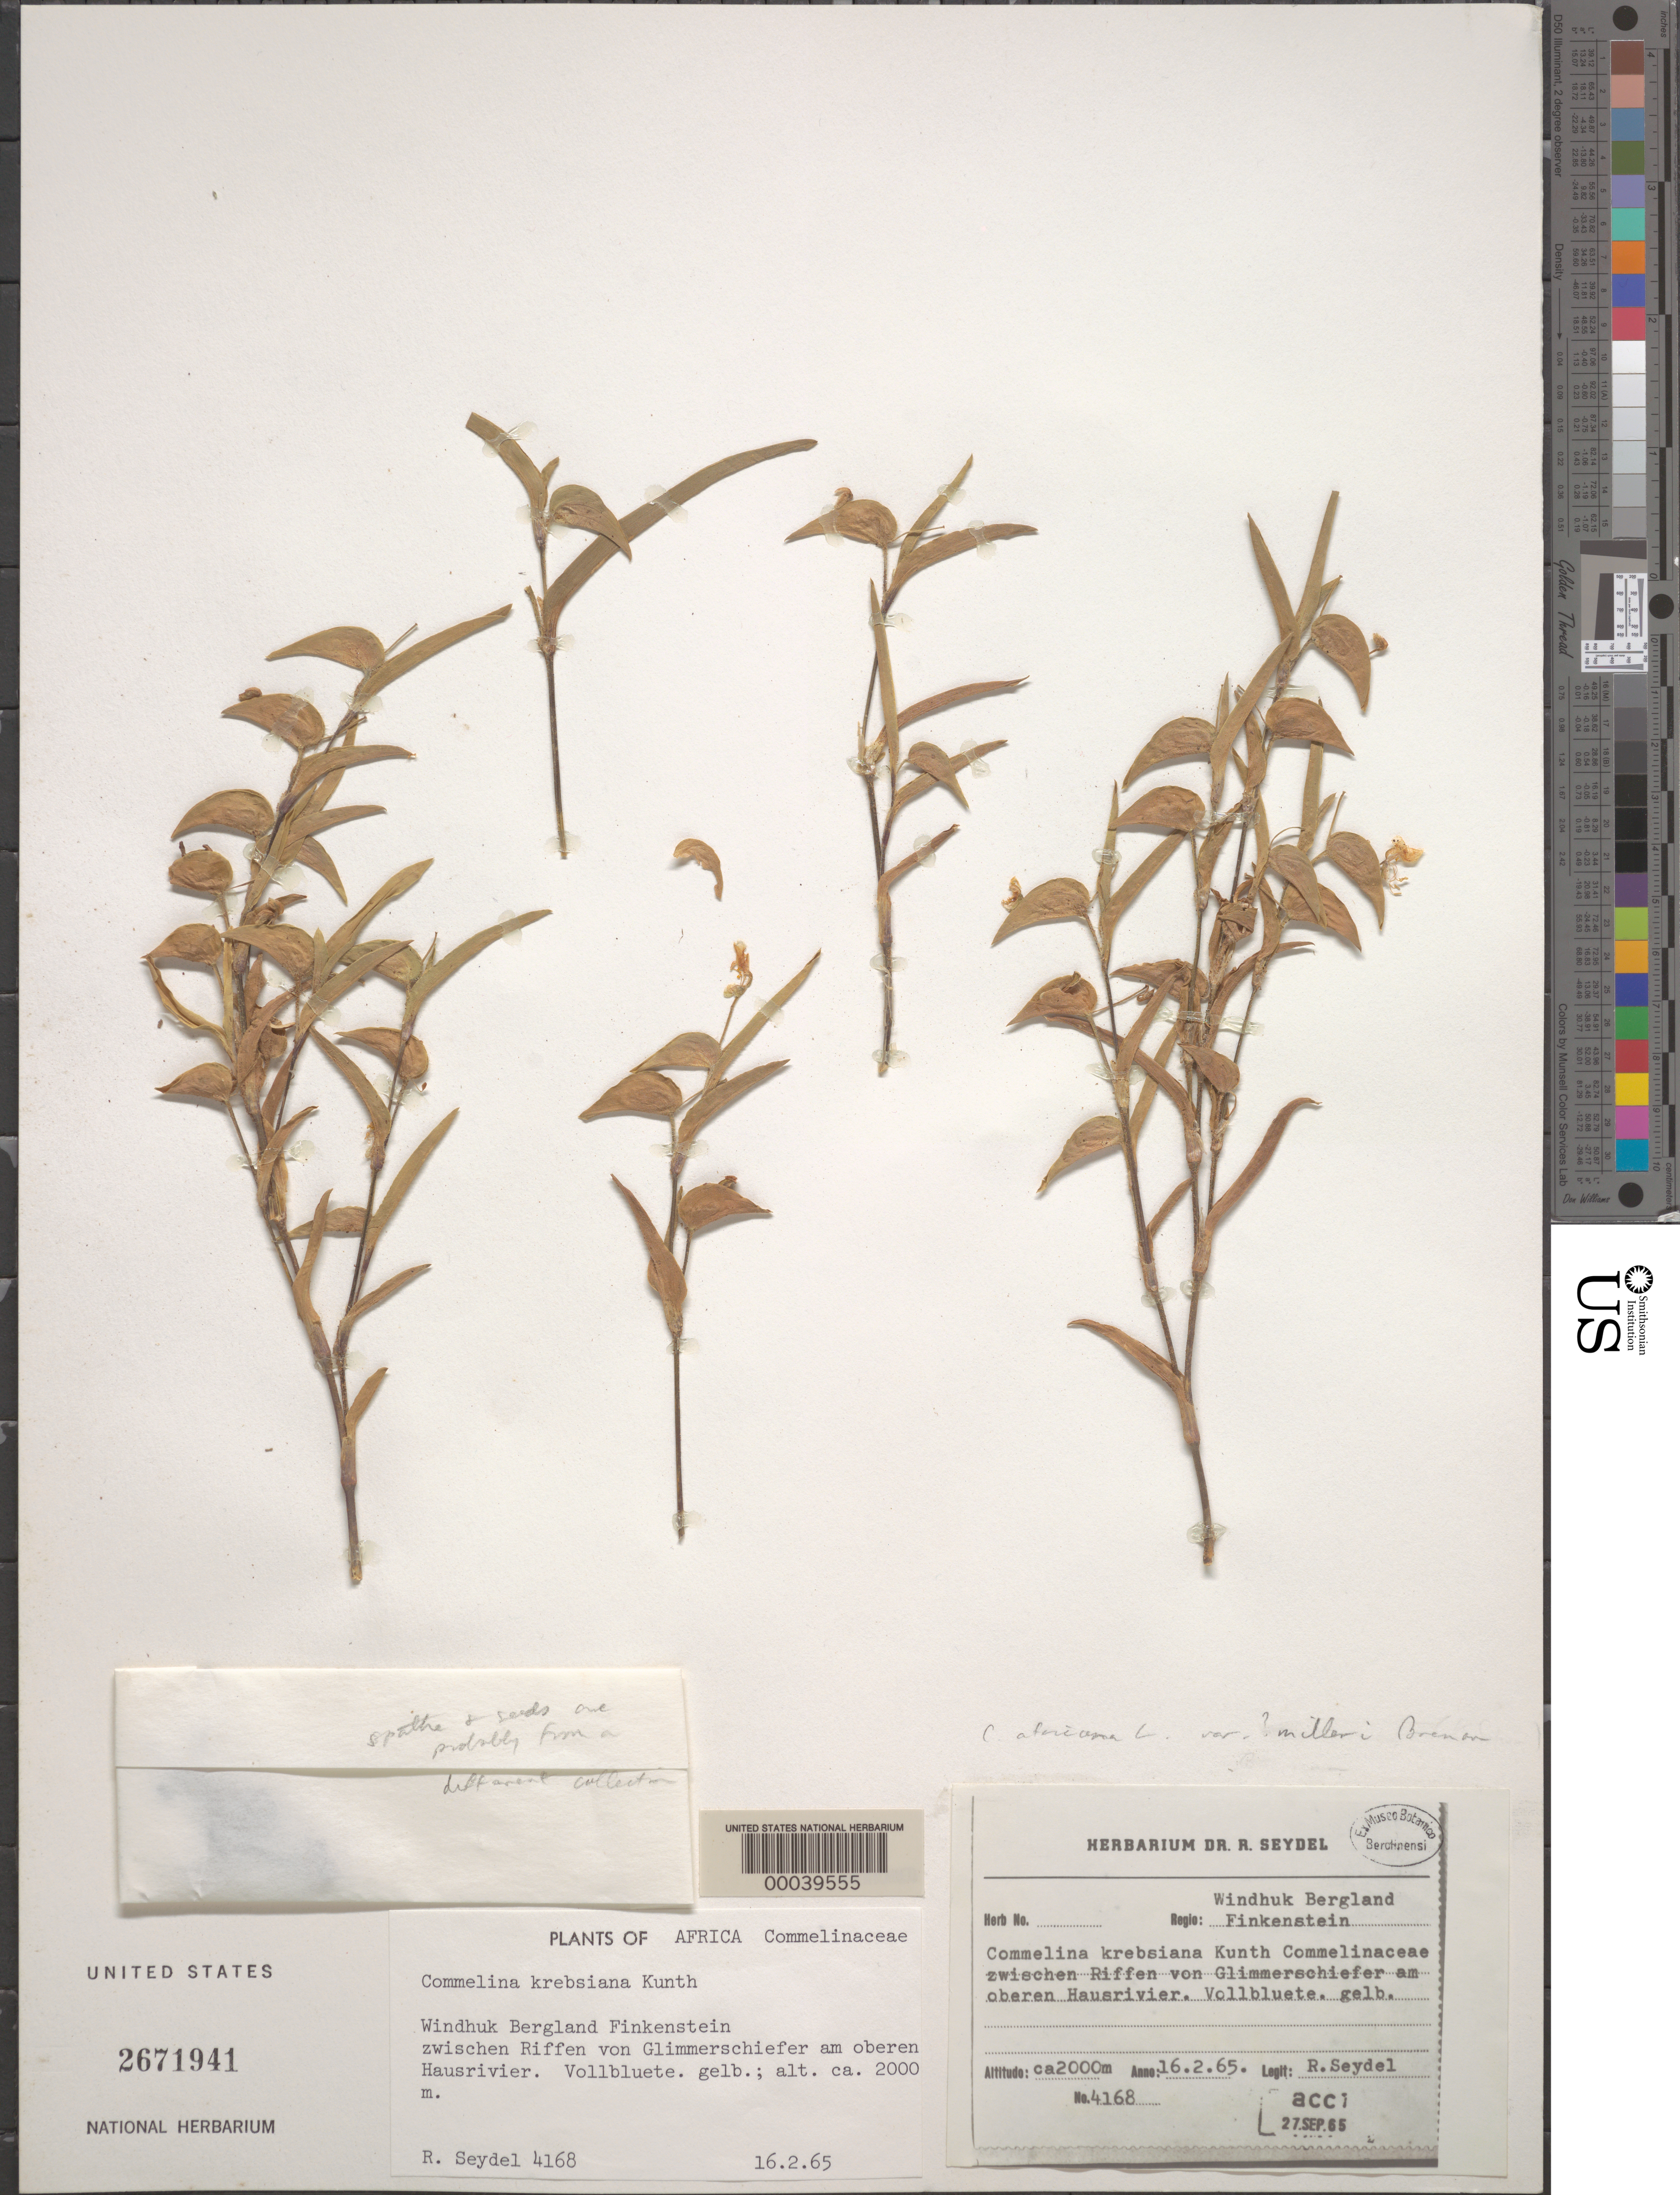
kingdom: Plantae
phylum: Tracheophyta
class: Liliopsida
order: Commelinales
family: Commelinaceae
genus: Commelina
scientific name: Commelina africana var. milleri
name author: Brenan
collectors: R. Seydel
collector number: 4168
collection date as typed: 16 Feb 1965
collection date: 1965-02-16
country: Namibia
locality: Windhuk Bergland, Finkenstein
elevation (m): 2000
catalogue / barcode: US 2671941